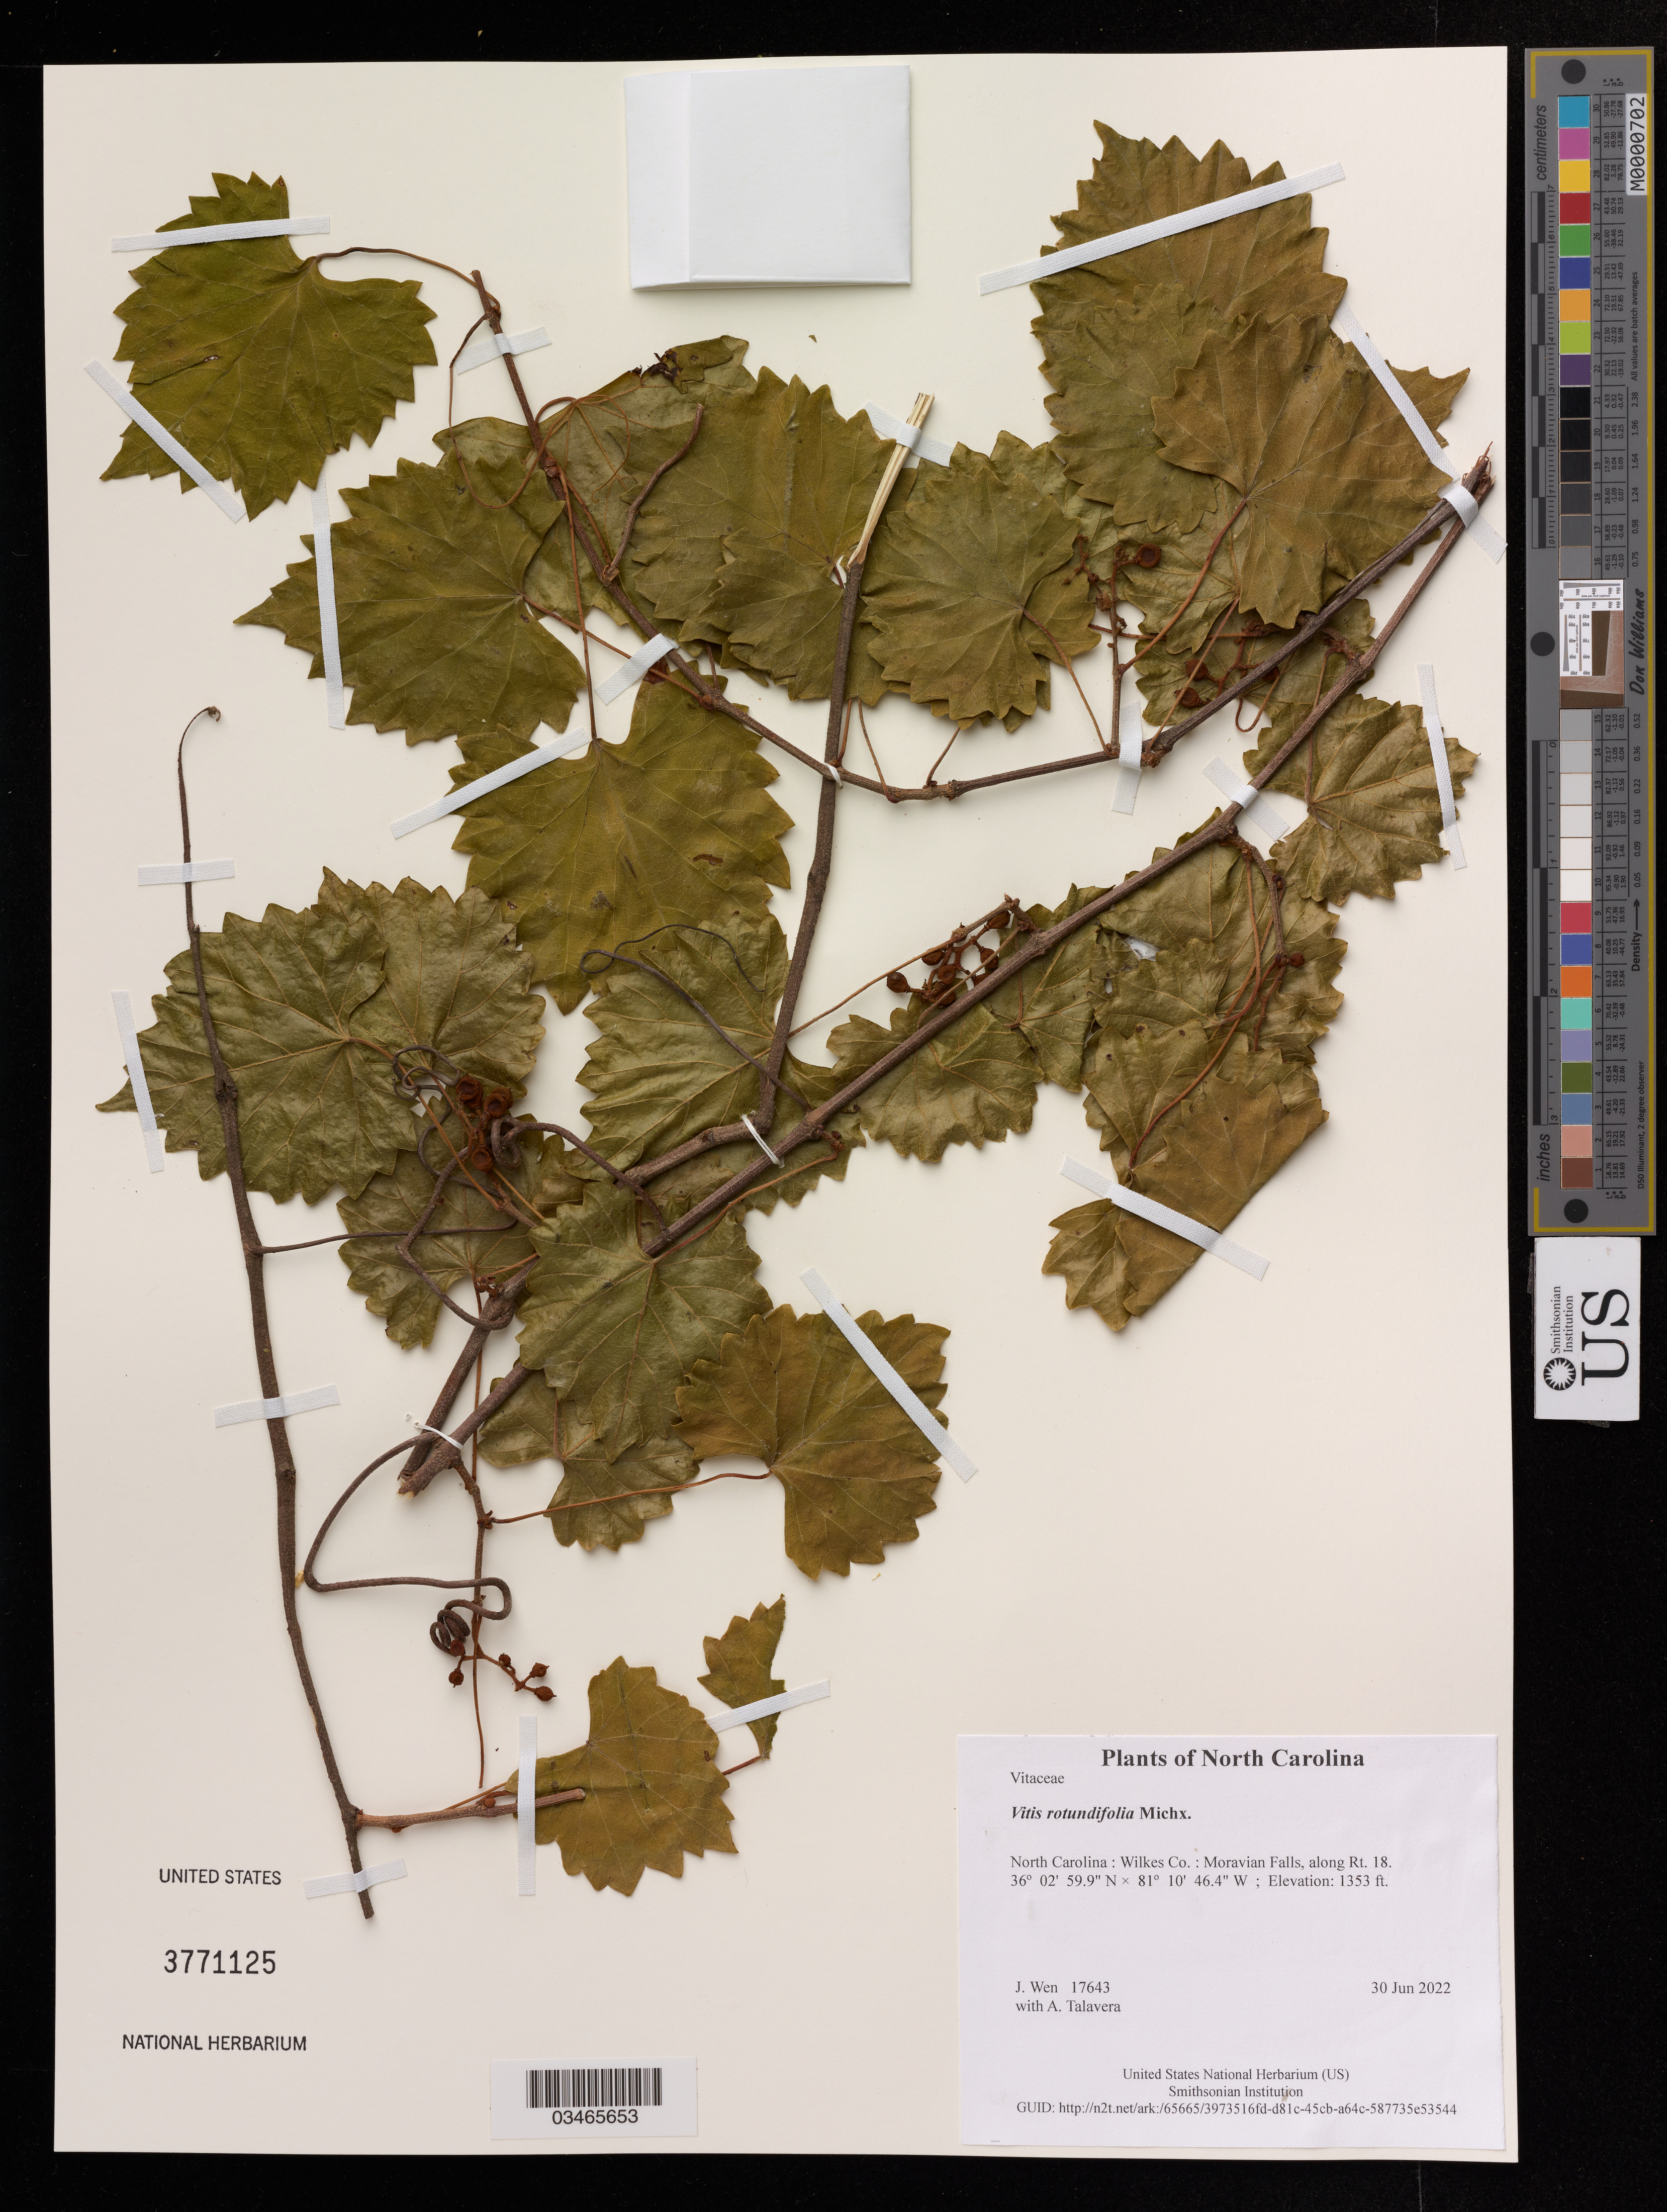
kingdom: Plantae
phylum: Tracheophyta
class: Magnoliopsida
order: Vitales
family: Vitaceae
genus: Vitis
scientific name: Vitis rotundifolia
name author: Michx.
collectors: J. Wen & A. Talavera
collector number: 17643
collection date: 2022-06-30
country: United States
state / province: North Carolina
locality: Wilkes Co.: Moravian Falls, along Rt. 18.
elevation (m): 412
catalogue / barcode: US 3771125